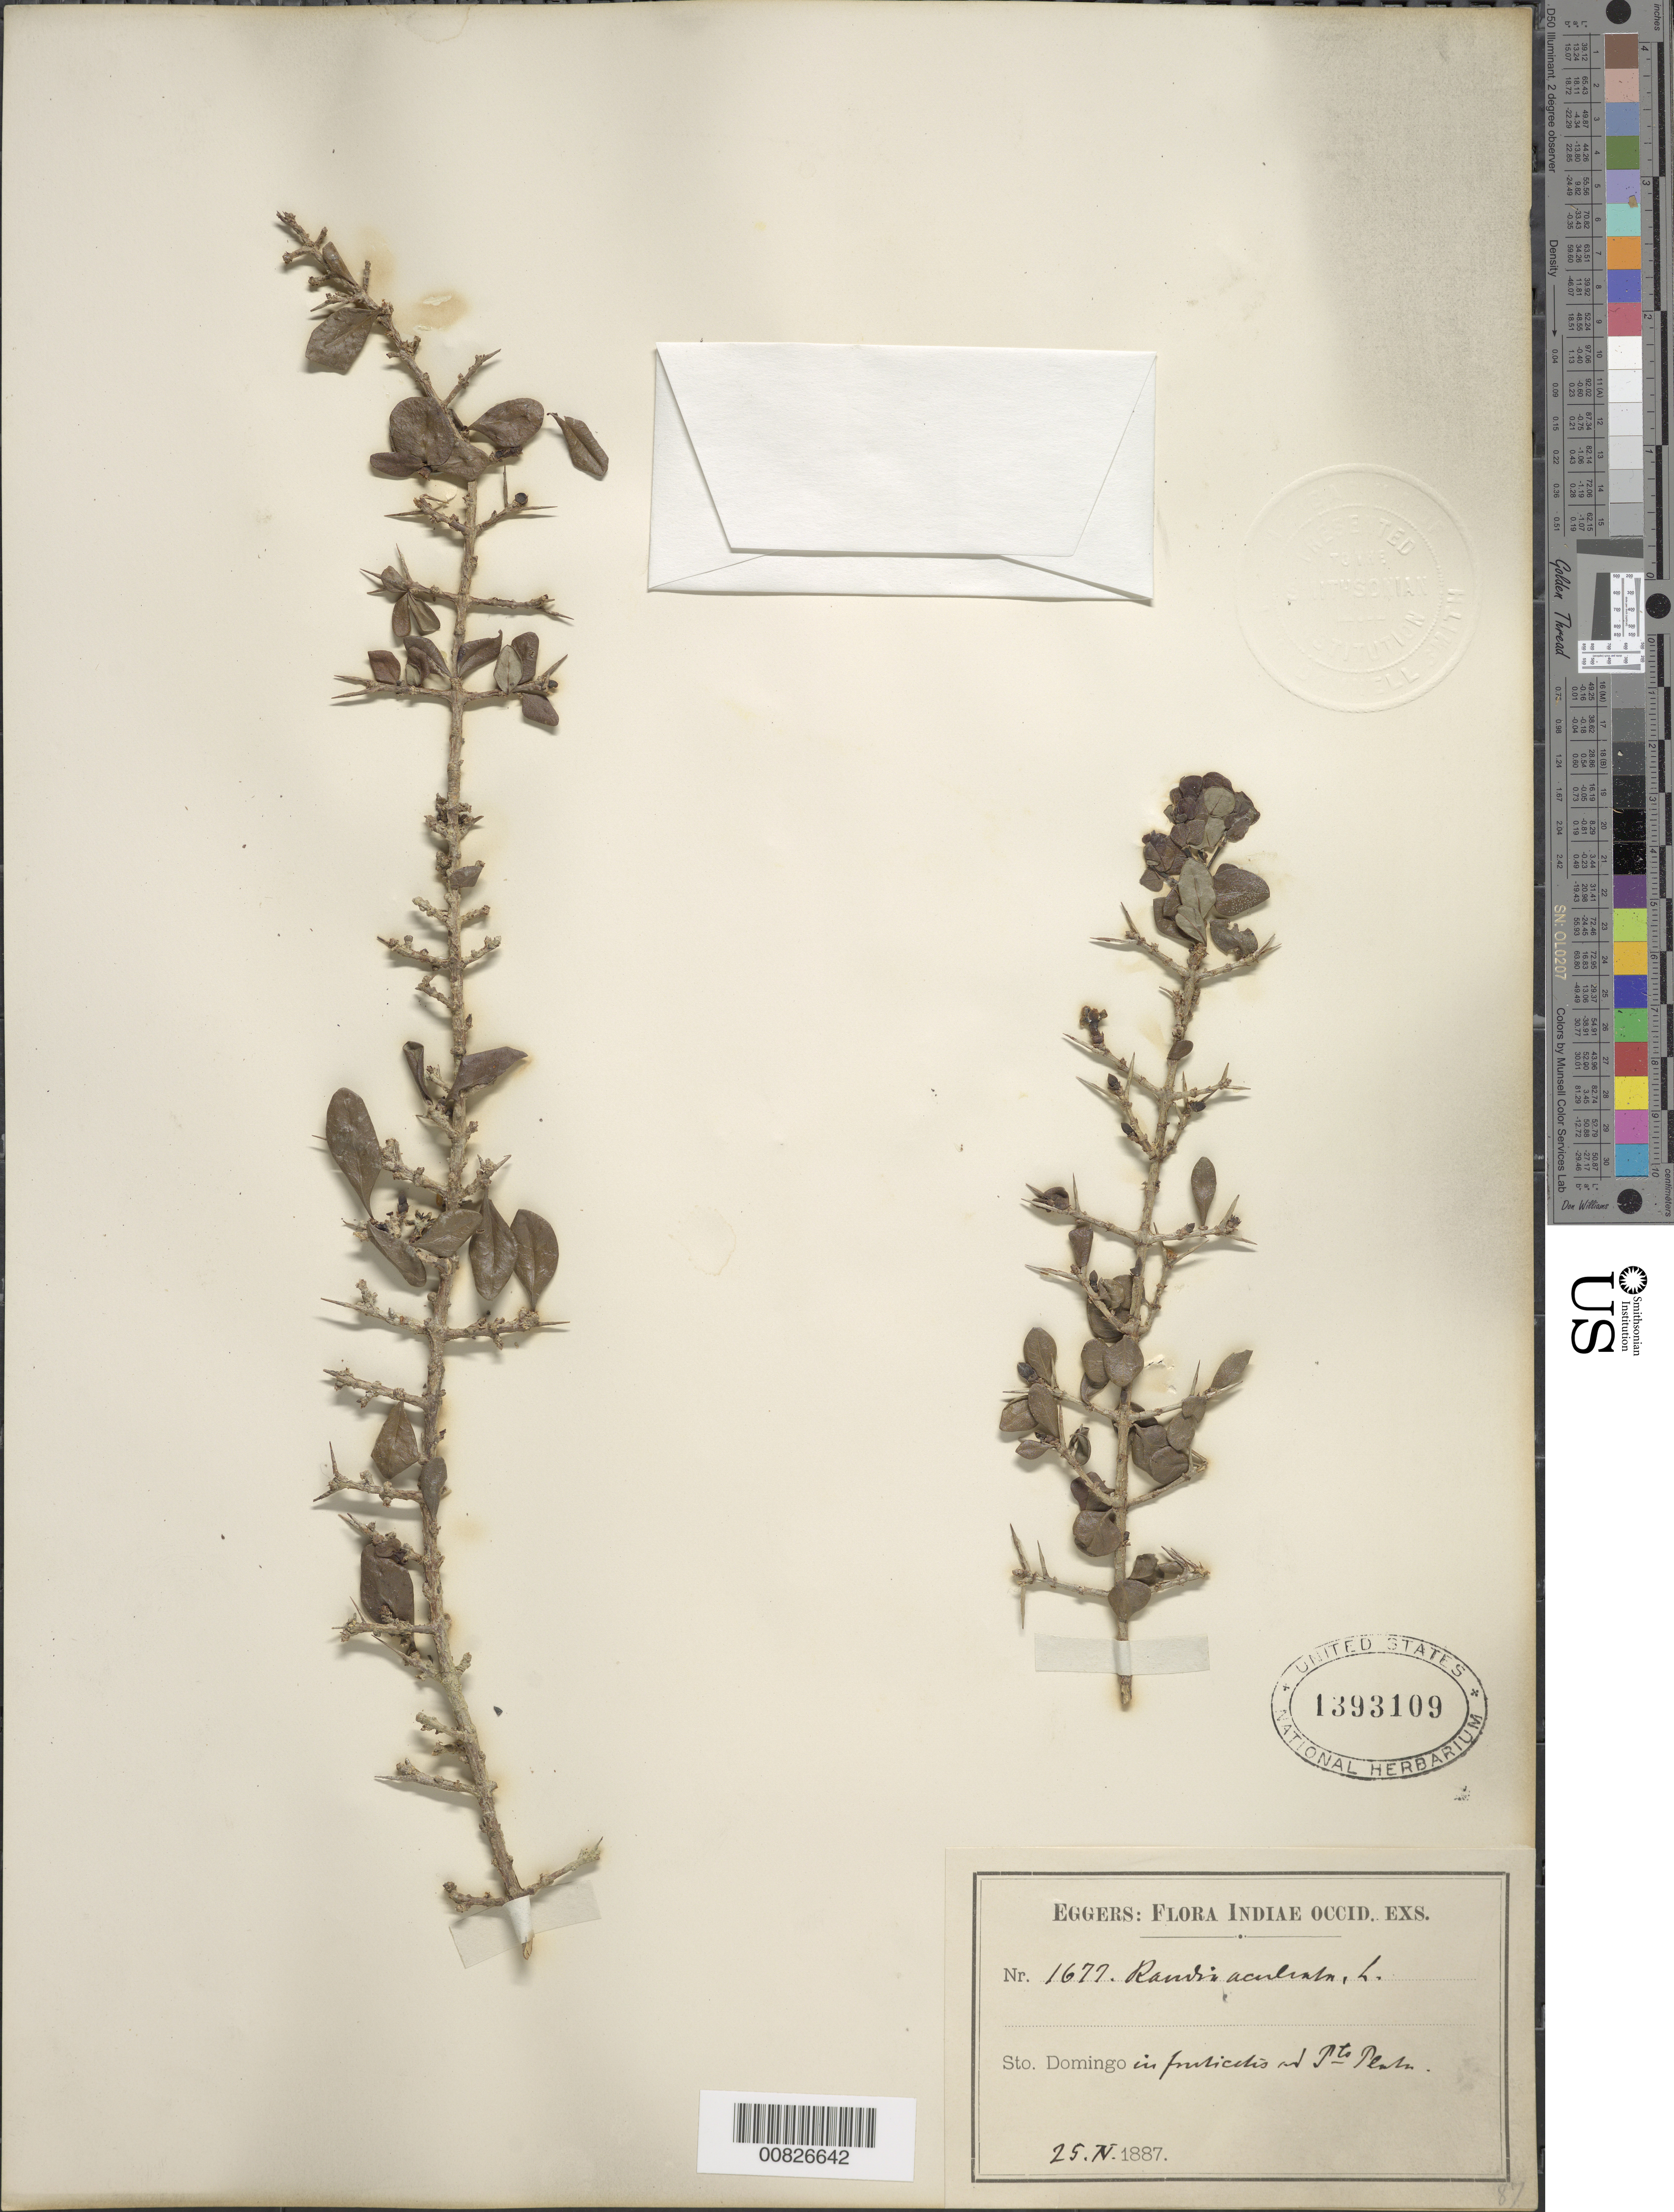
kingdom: Plantae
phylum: Tracheophyta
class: Magnoliopsida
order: Gentianales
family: Rubiaceae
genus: Randia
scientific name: Randia aculeata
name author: L.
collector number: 1677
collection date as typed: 25 Apr 1887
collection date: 1887-04-25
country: Dominican Republic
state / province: Puerto Plata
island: Hispaniola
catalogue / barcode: US 1393106